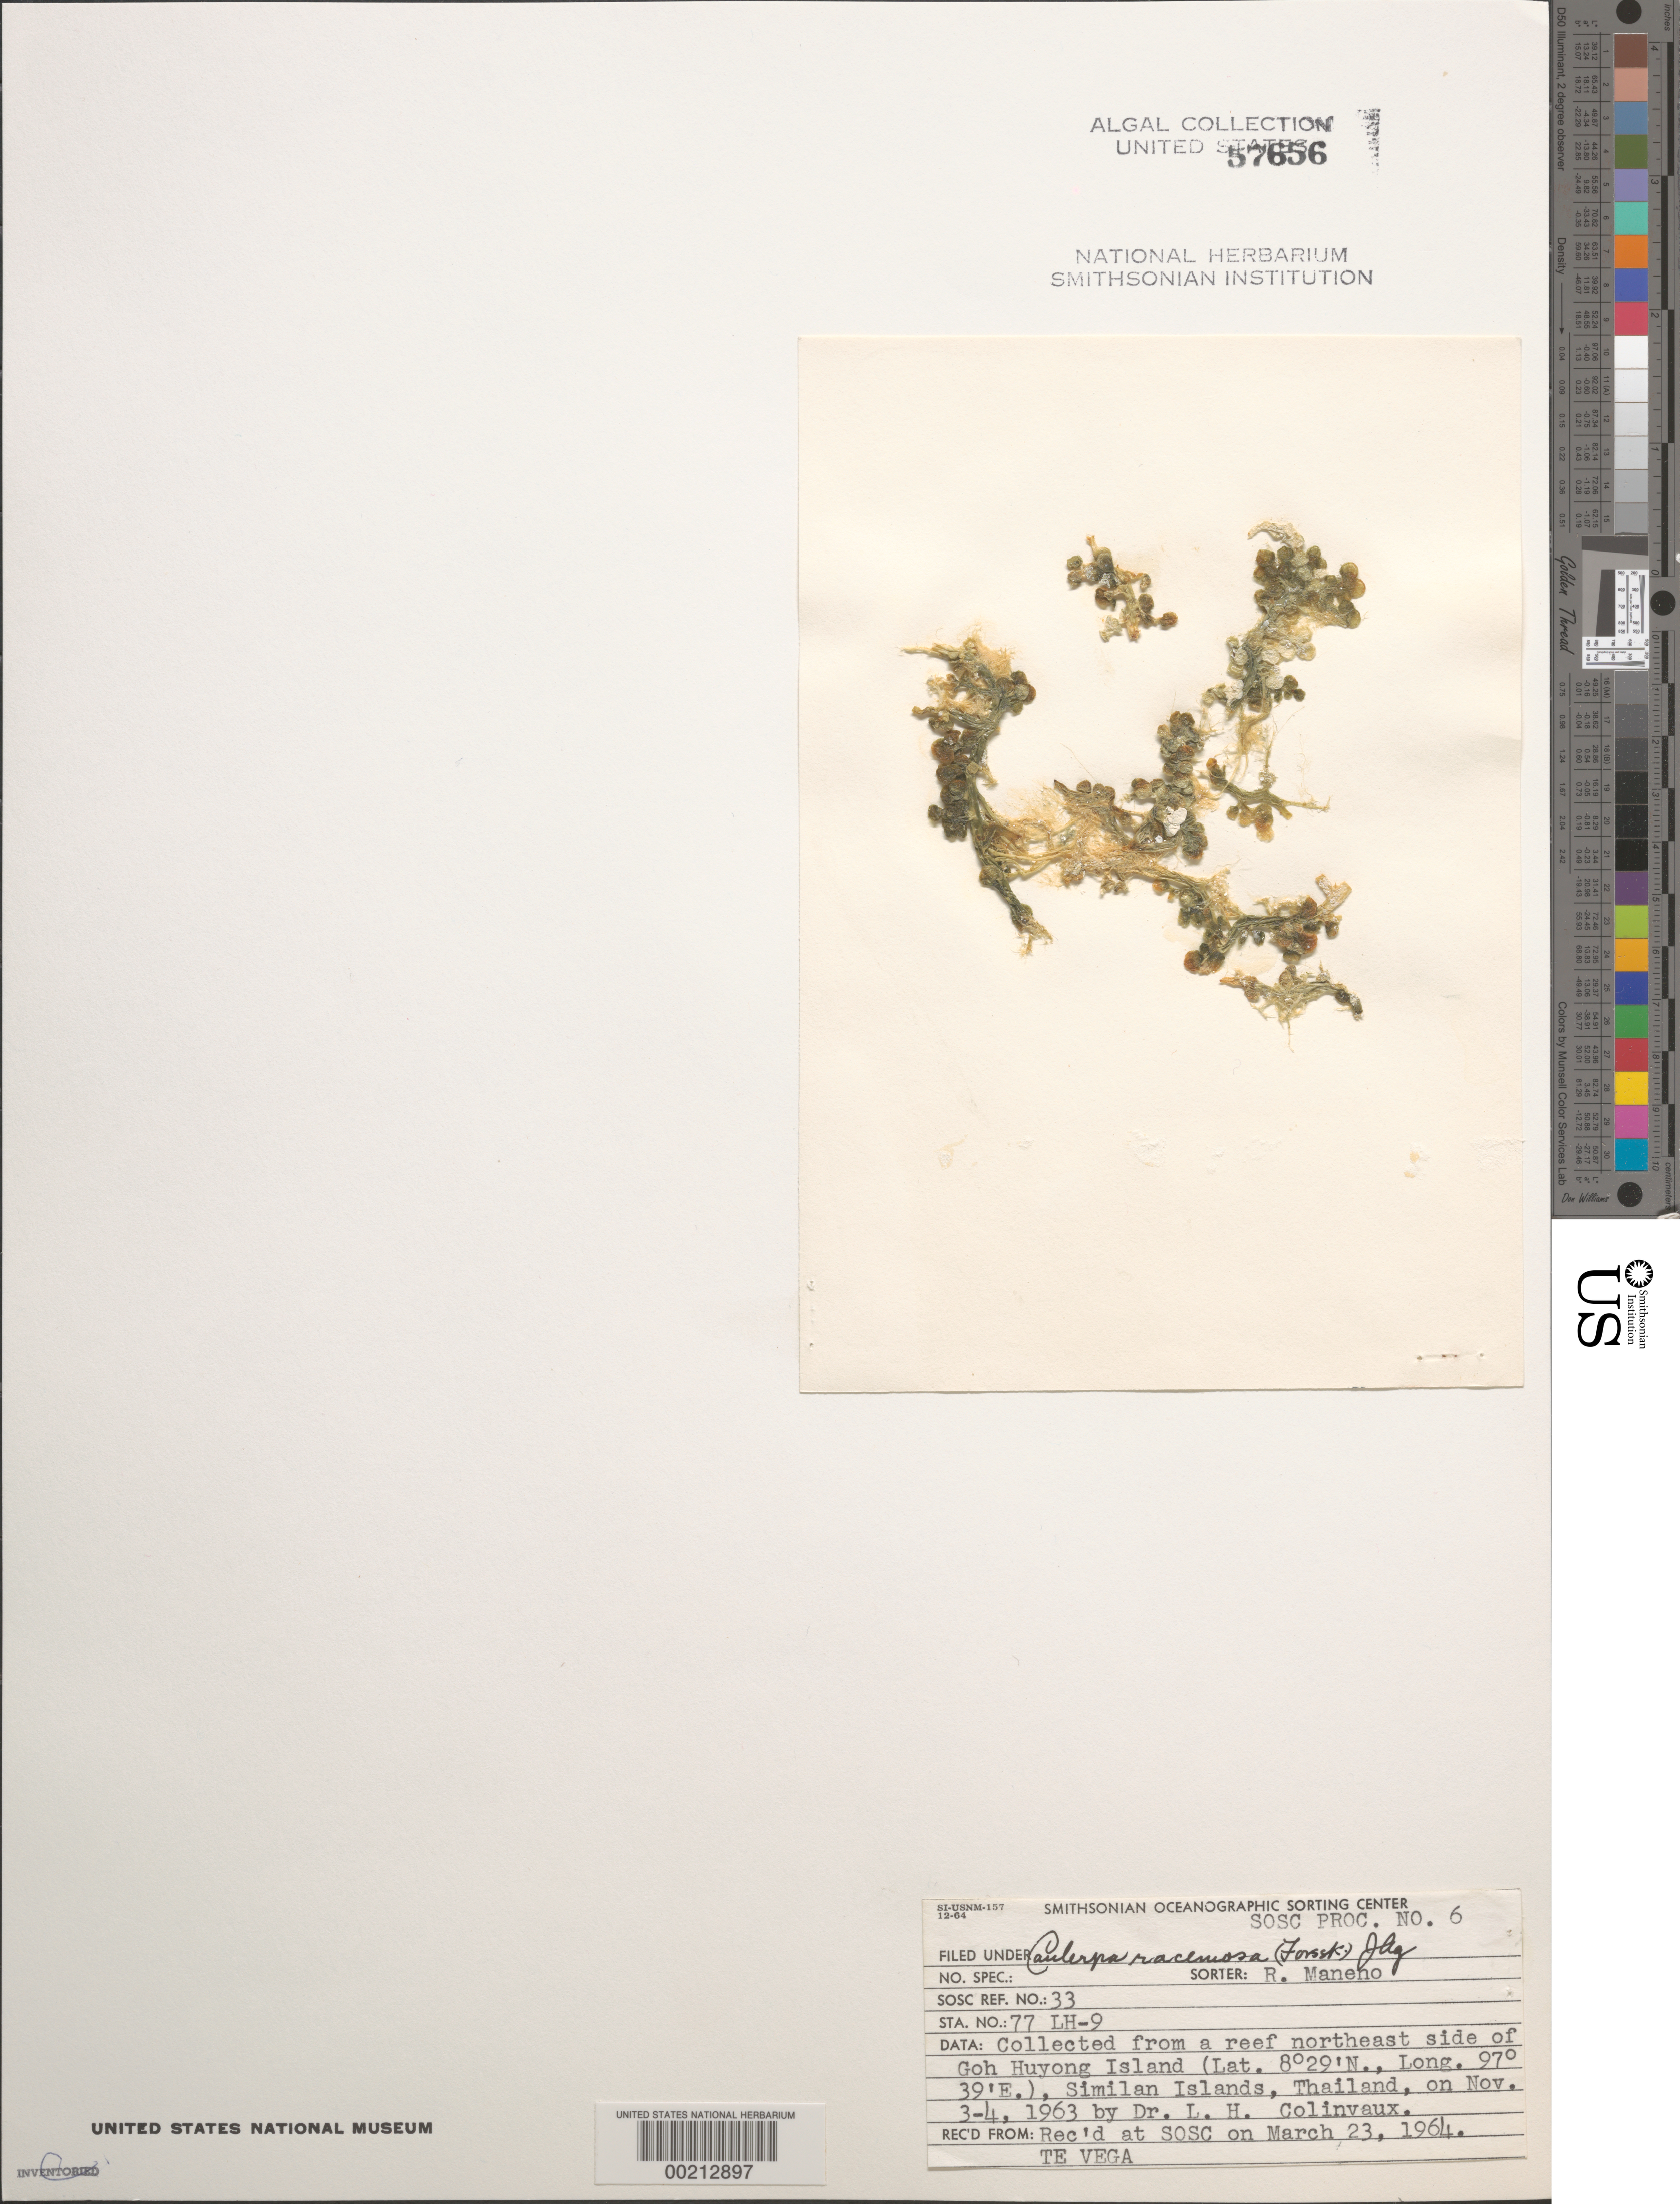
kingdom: Plantae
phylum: Chlorophyta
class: Ulvophyceae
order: Bryopsidales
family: Caulerpaceae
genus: Caulerpa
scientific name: Caulerpa racemosa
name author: (Forssk.) J. Agardh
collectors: L. Hillis-Colinvaux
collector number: LH-9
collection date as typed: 03 Nov 1963 to 04 Nov 1963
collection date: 1963-11-03/1963-11-04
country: Thailand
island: Goh Huyong Island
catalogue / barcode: US 57656